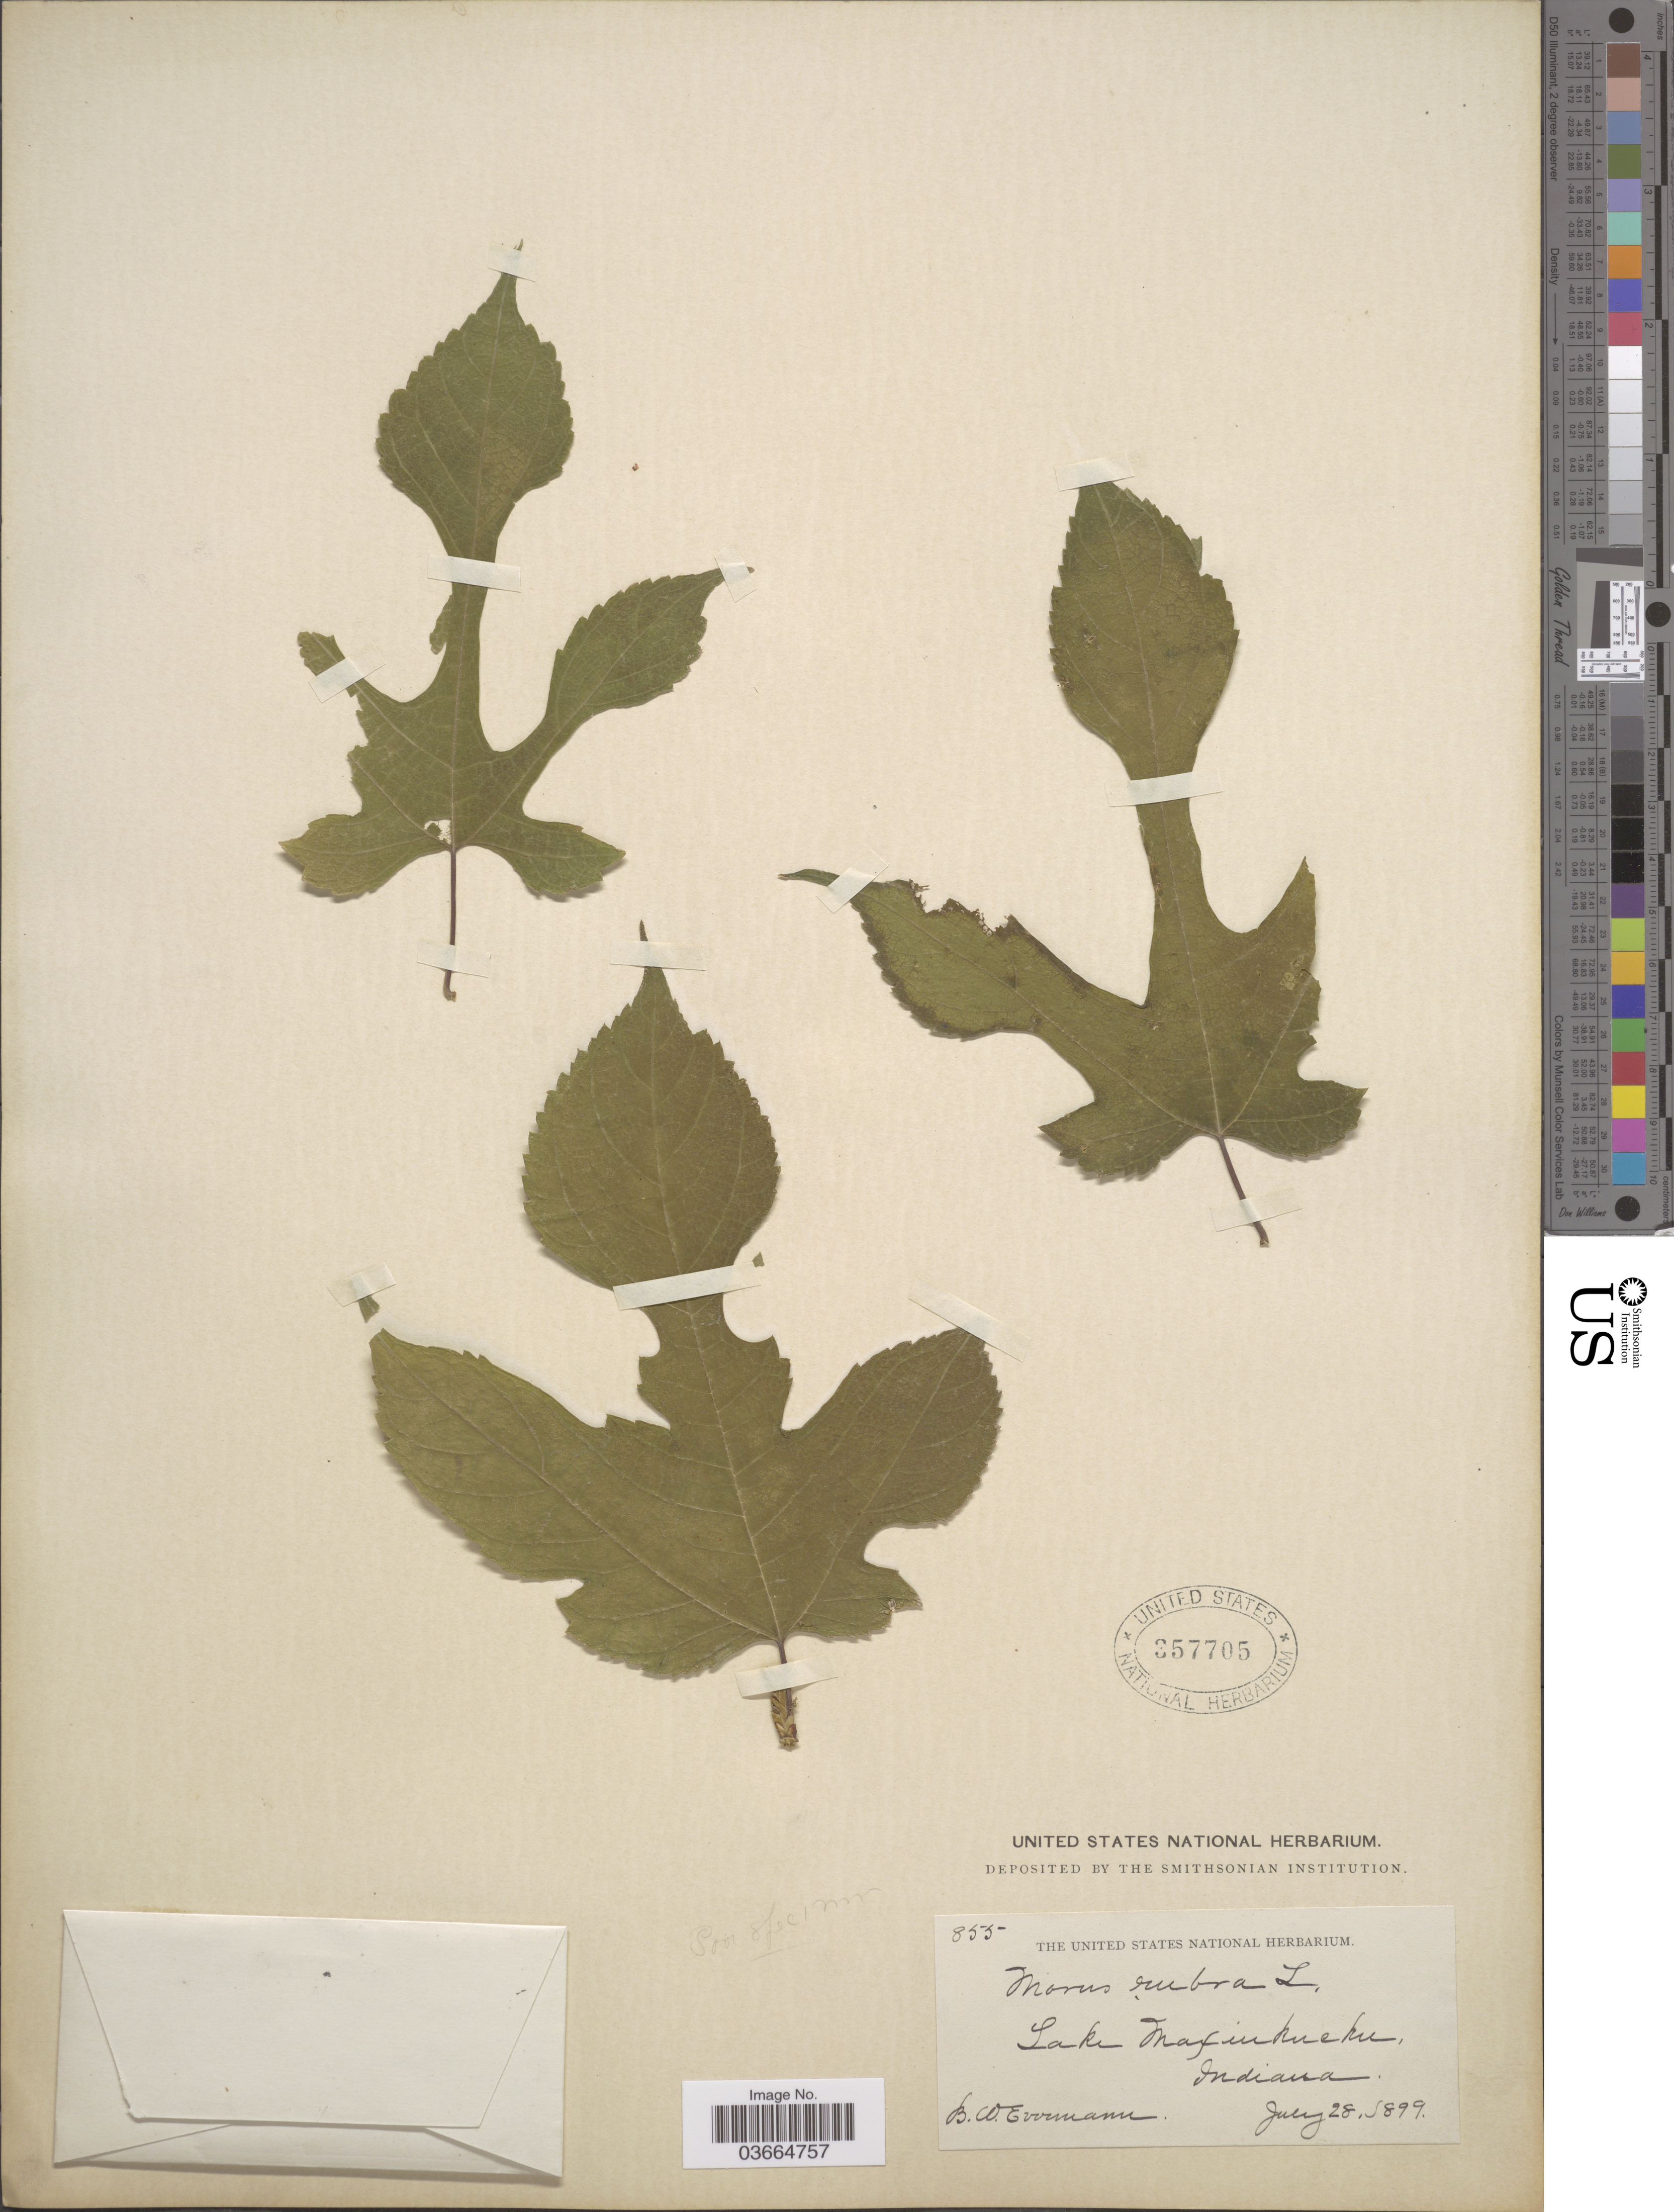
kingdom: Plantae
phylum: Tracheophyta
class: Magnoliopsida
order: Rosales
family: Moraceae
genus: Morus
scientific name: Morus rubra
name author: L.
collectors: B. W. Evermann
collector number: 855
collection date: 1899-07-28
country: United States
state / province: Indiana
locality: Lake Maxinkuckee.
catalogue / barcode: US 357705